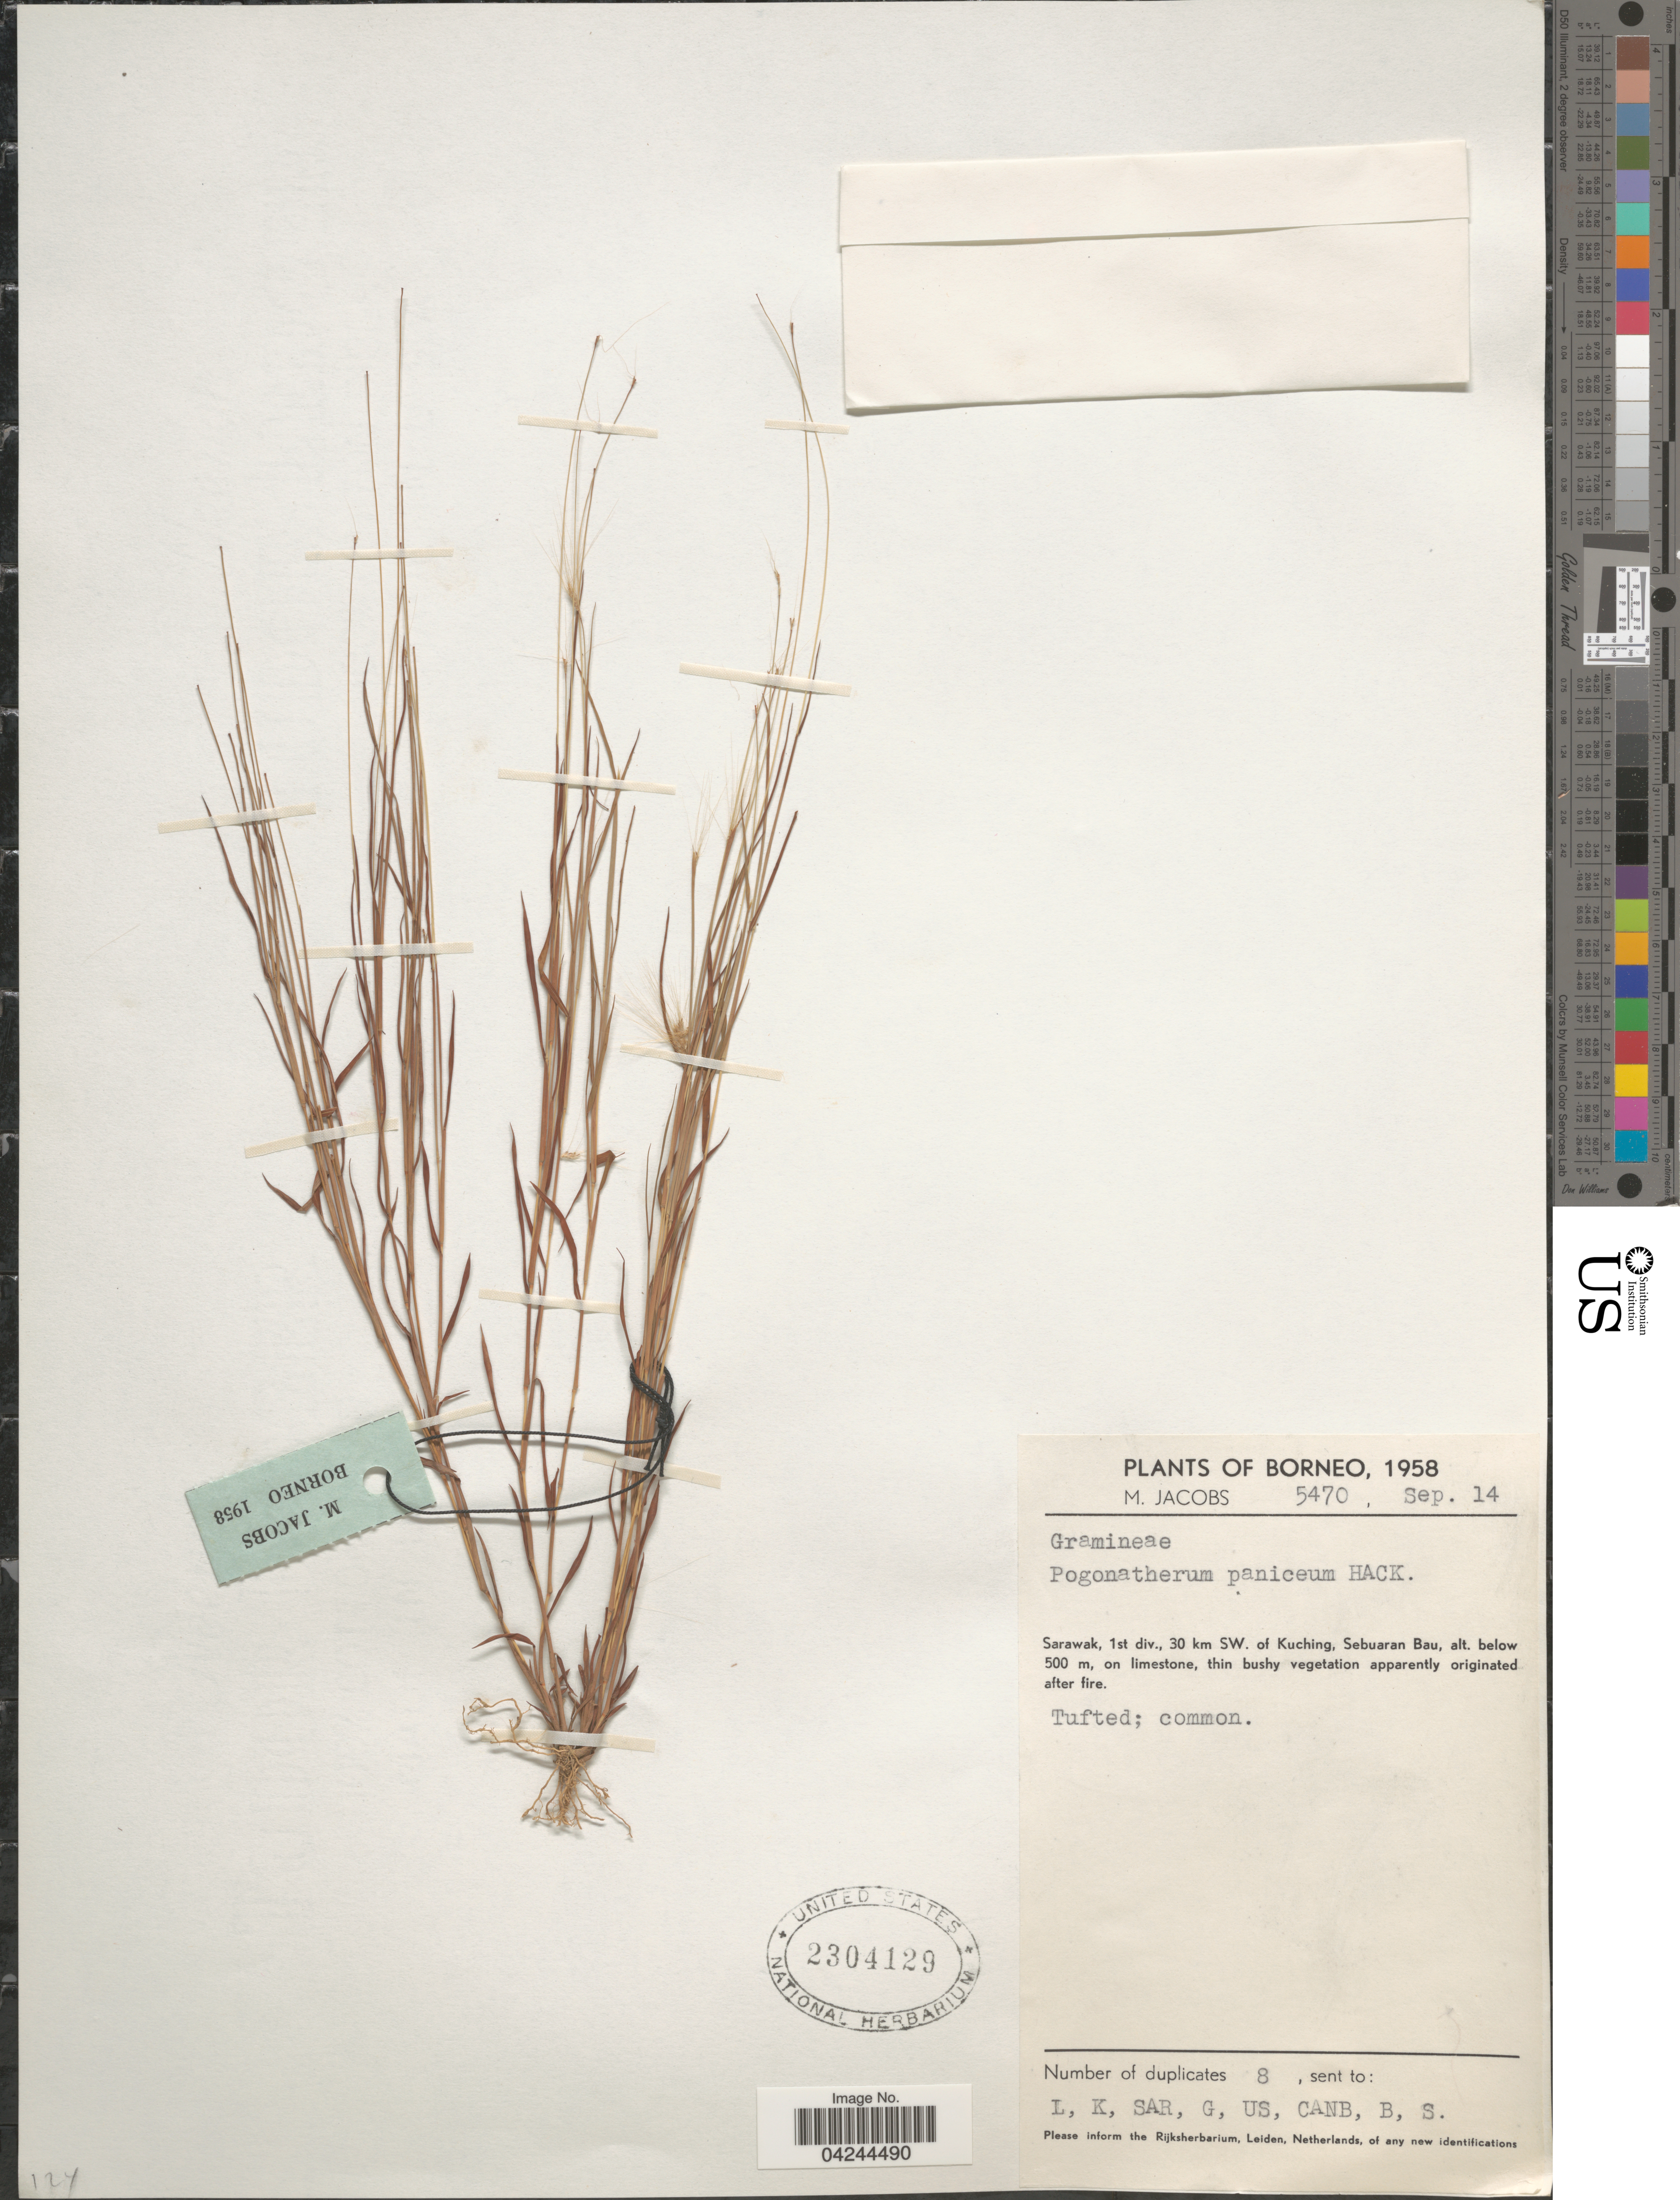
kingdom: Plantae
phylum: Tracheophyta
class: Liliopsida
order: Poales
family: Poaceae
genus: Pogonatherum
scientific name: Pogonatherum crinitum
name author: (Thunb.) Kunth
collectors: M. Jacobs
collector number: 5470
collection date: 1958-09-14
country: Malaysia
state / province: Sarawak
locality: Borneo. 1st div., 30 km SW. of Kuching, Sebuaran Bau.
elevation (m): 500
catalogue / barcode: US 2304129